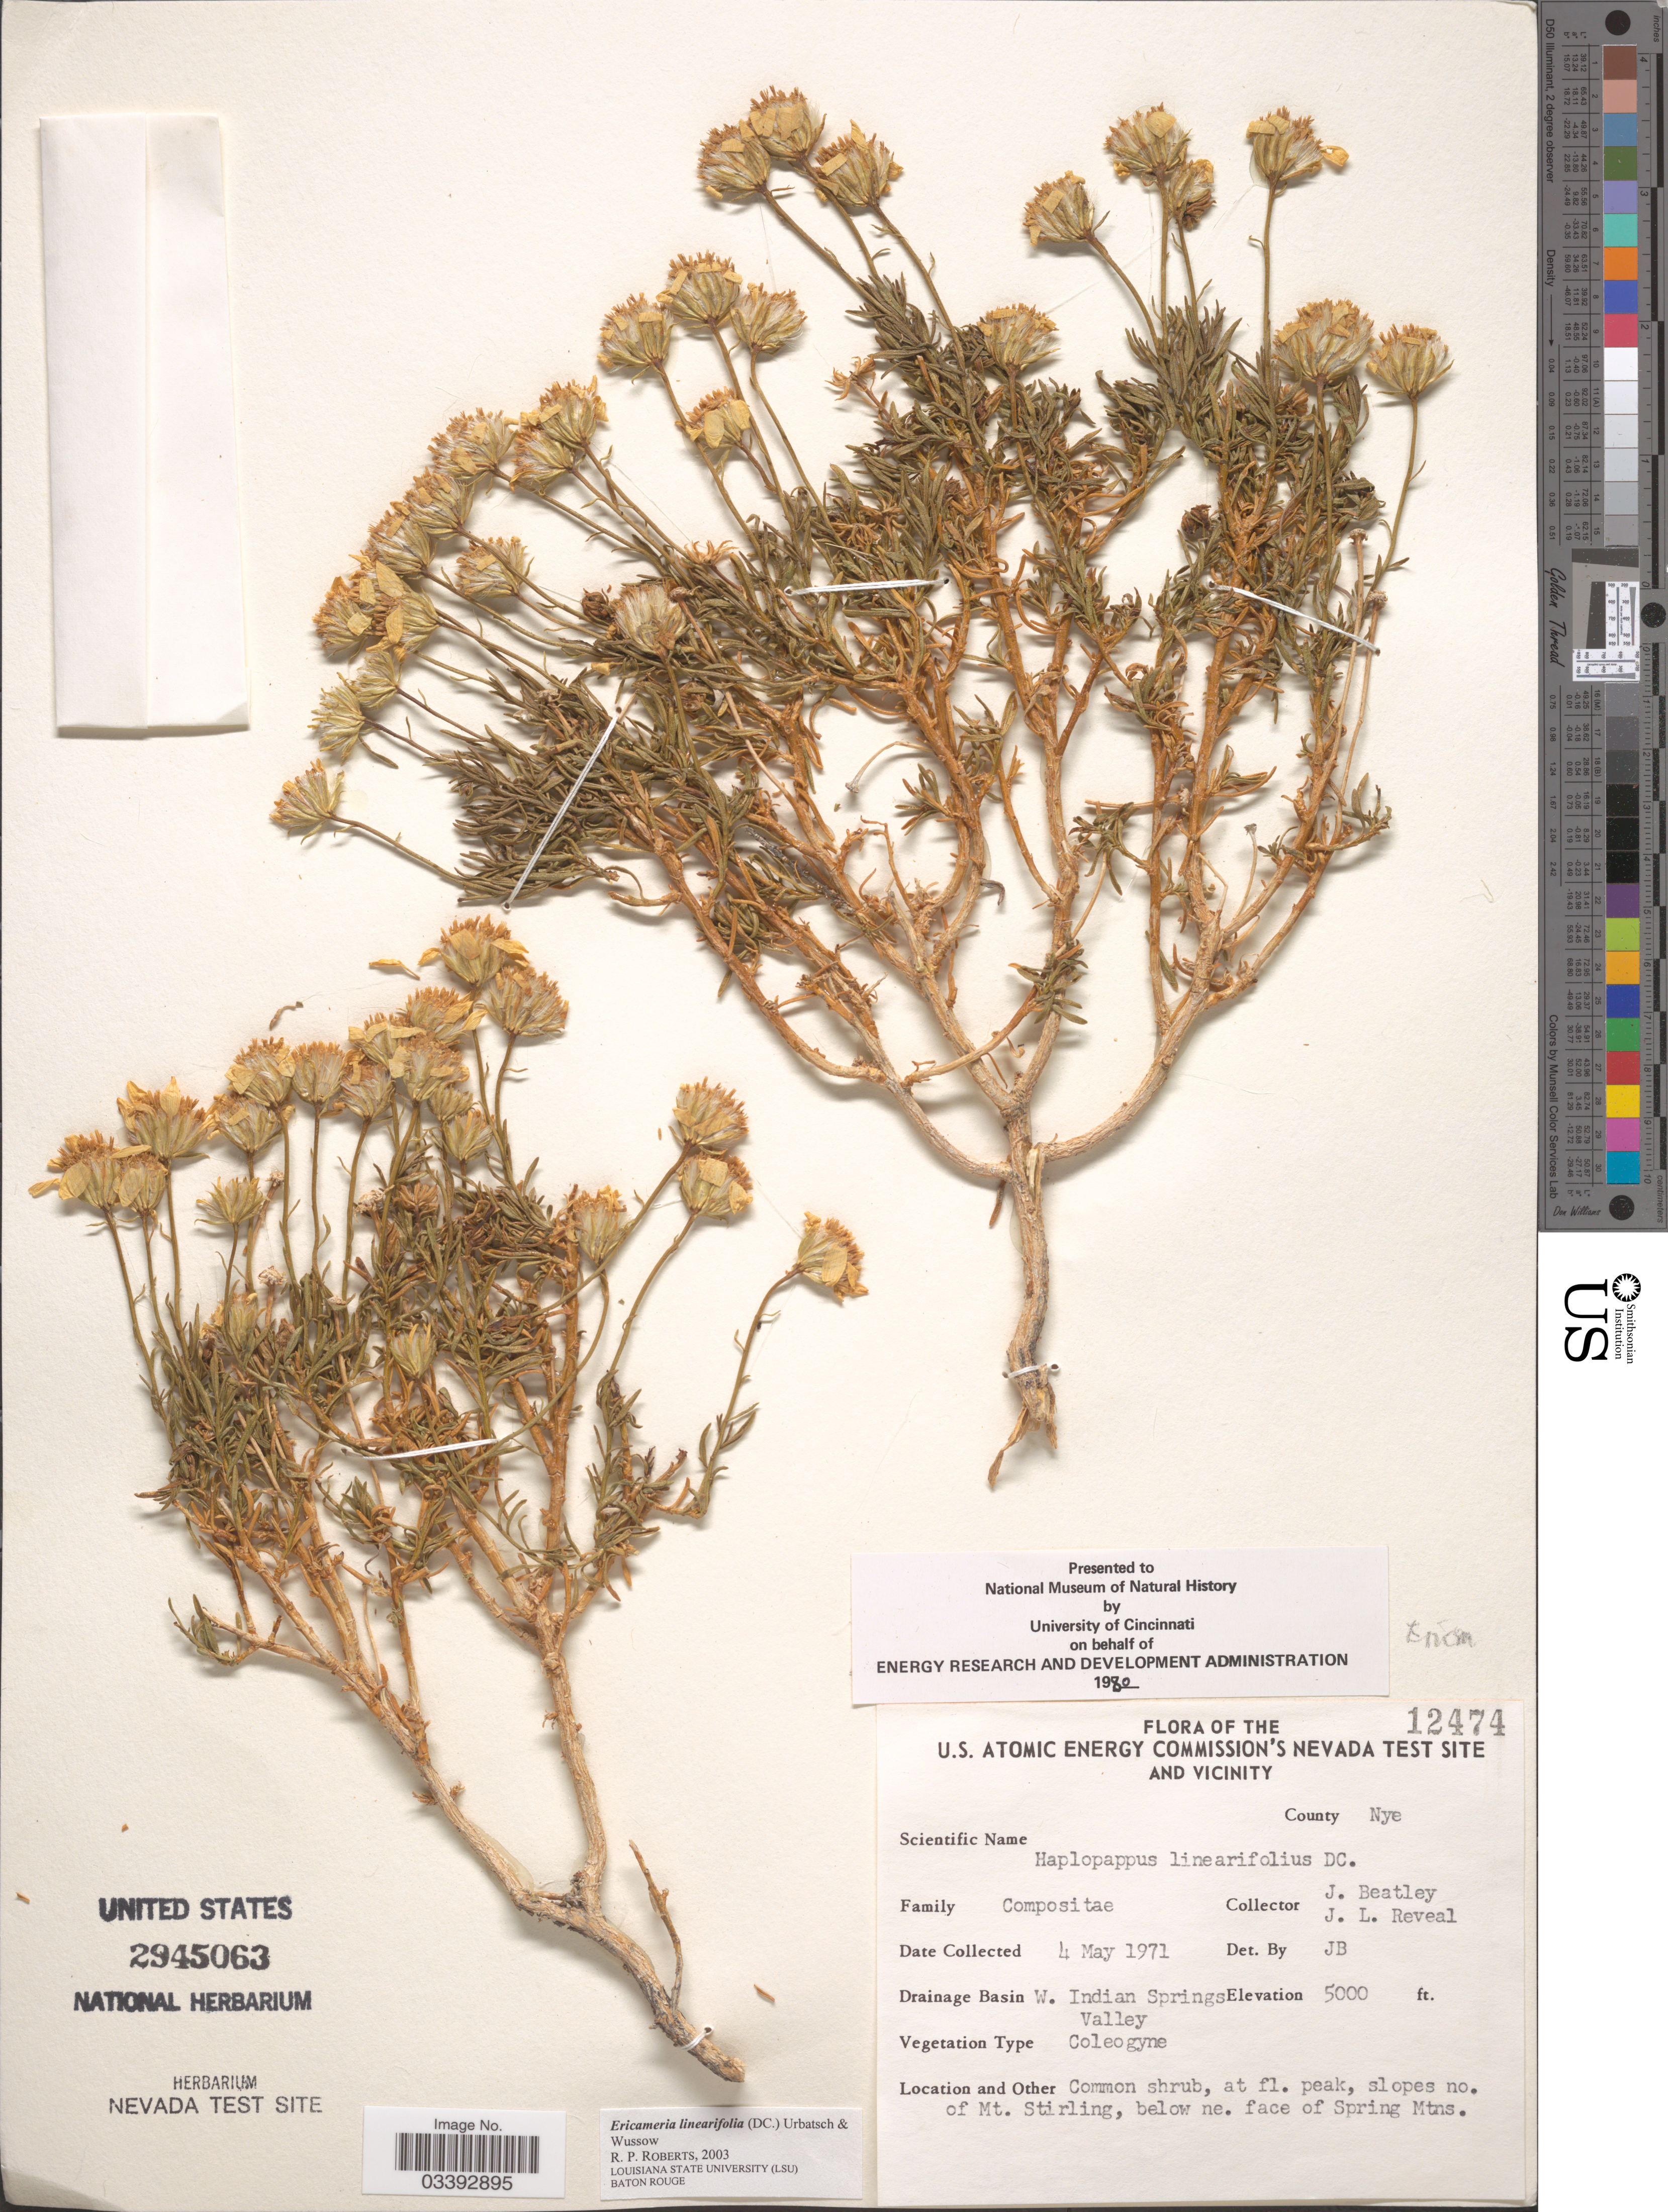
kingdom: Plantae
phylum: Tracheophyta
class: Magnoliopsida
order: Asterales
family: Asteraceae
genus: Ericameria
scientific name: Ericameria linearifolia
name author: (DC.) Urbatsch & Wussow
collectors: J. C. Beatley & J. L. Reveal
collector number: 12474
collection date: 1971-05-04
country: United States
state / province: Nevada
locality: U.S. Atomic Energy Commission's Nevada Test Site and Vicinity. County Nye, Drainage Basin W. Indian Springs Valley. At fl. peak, slopes no. of Mt. Stirling, below ne. face of Spring Mtns.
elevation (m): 1524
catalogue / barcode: US 2945063